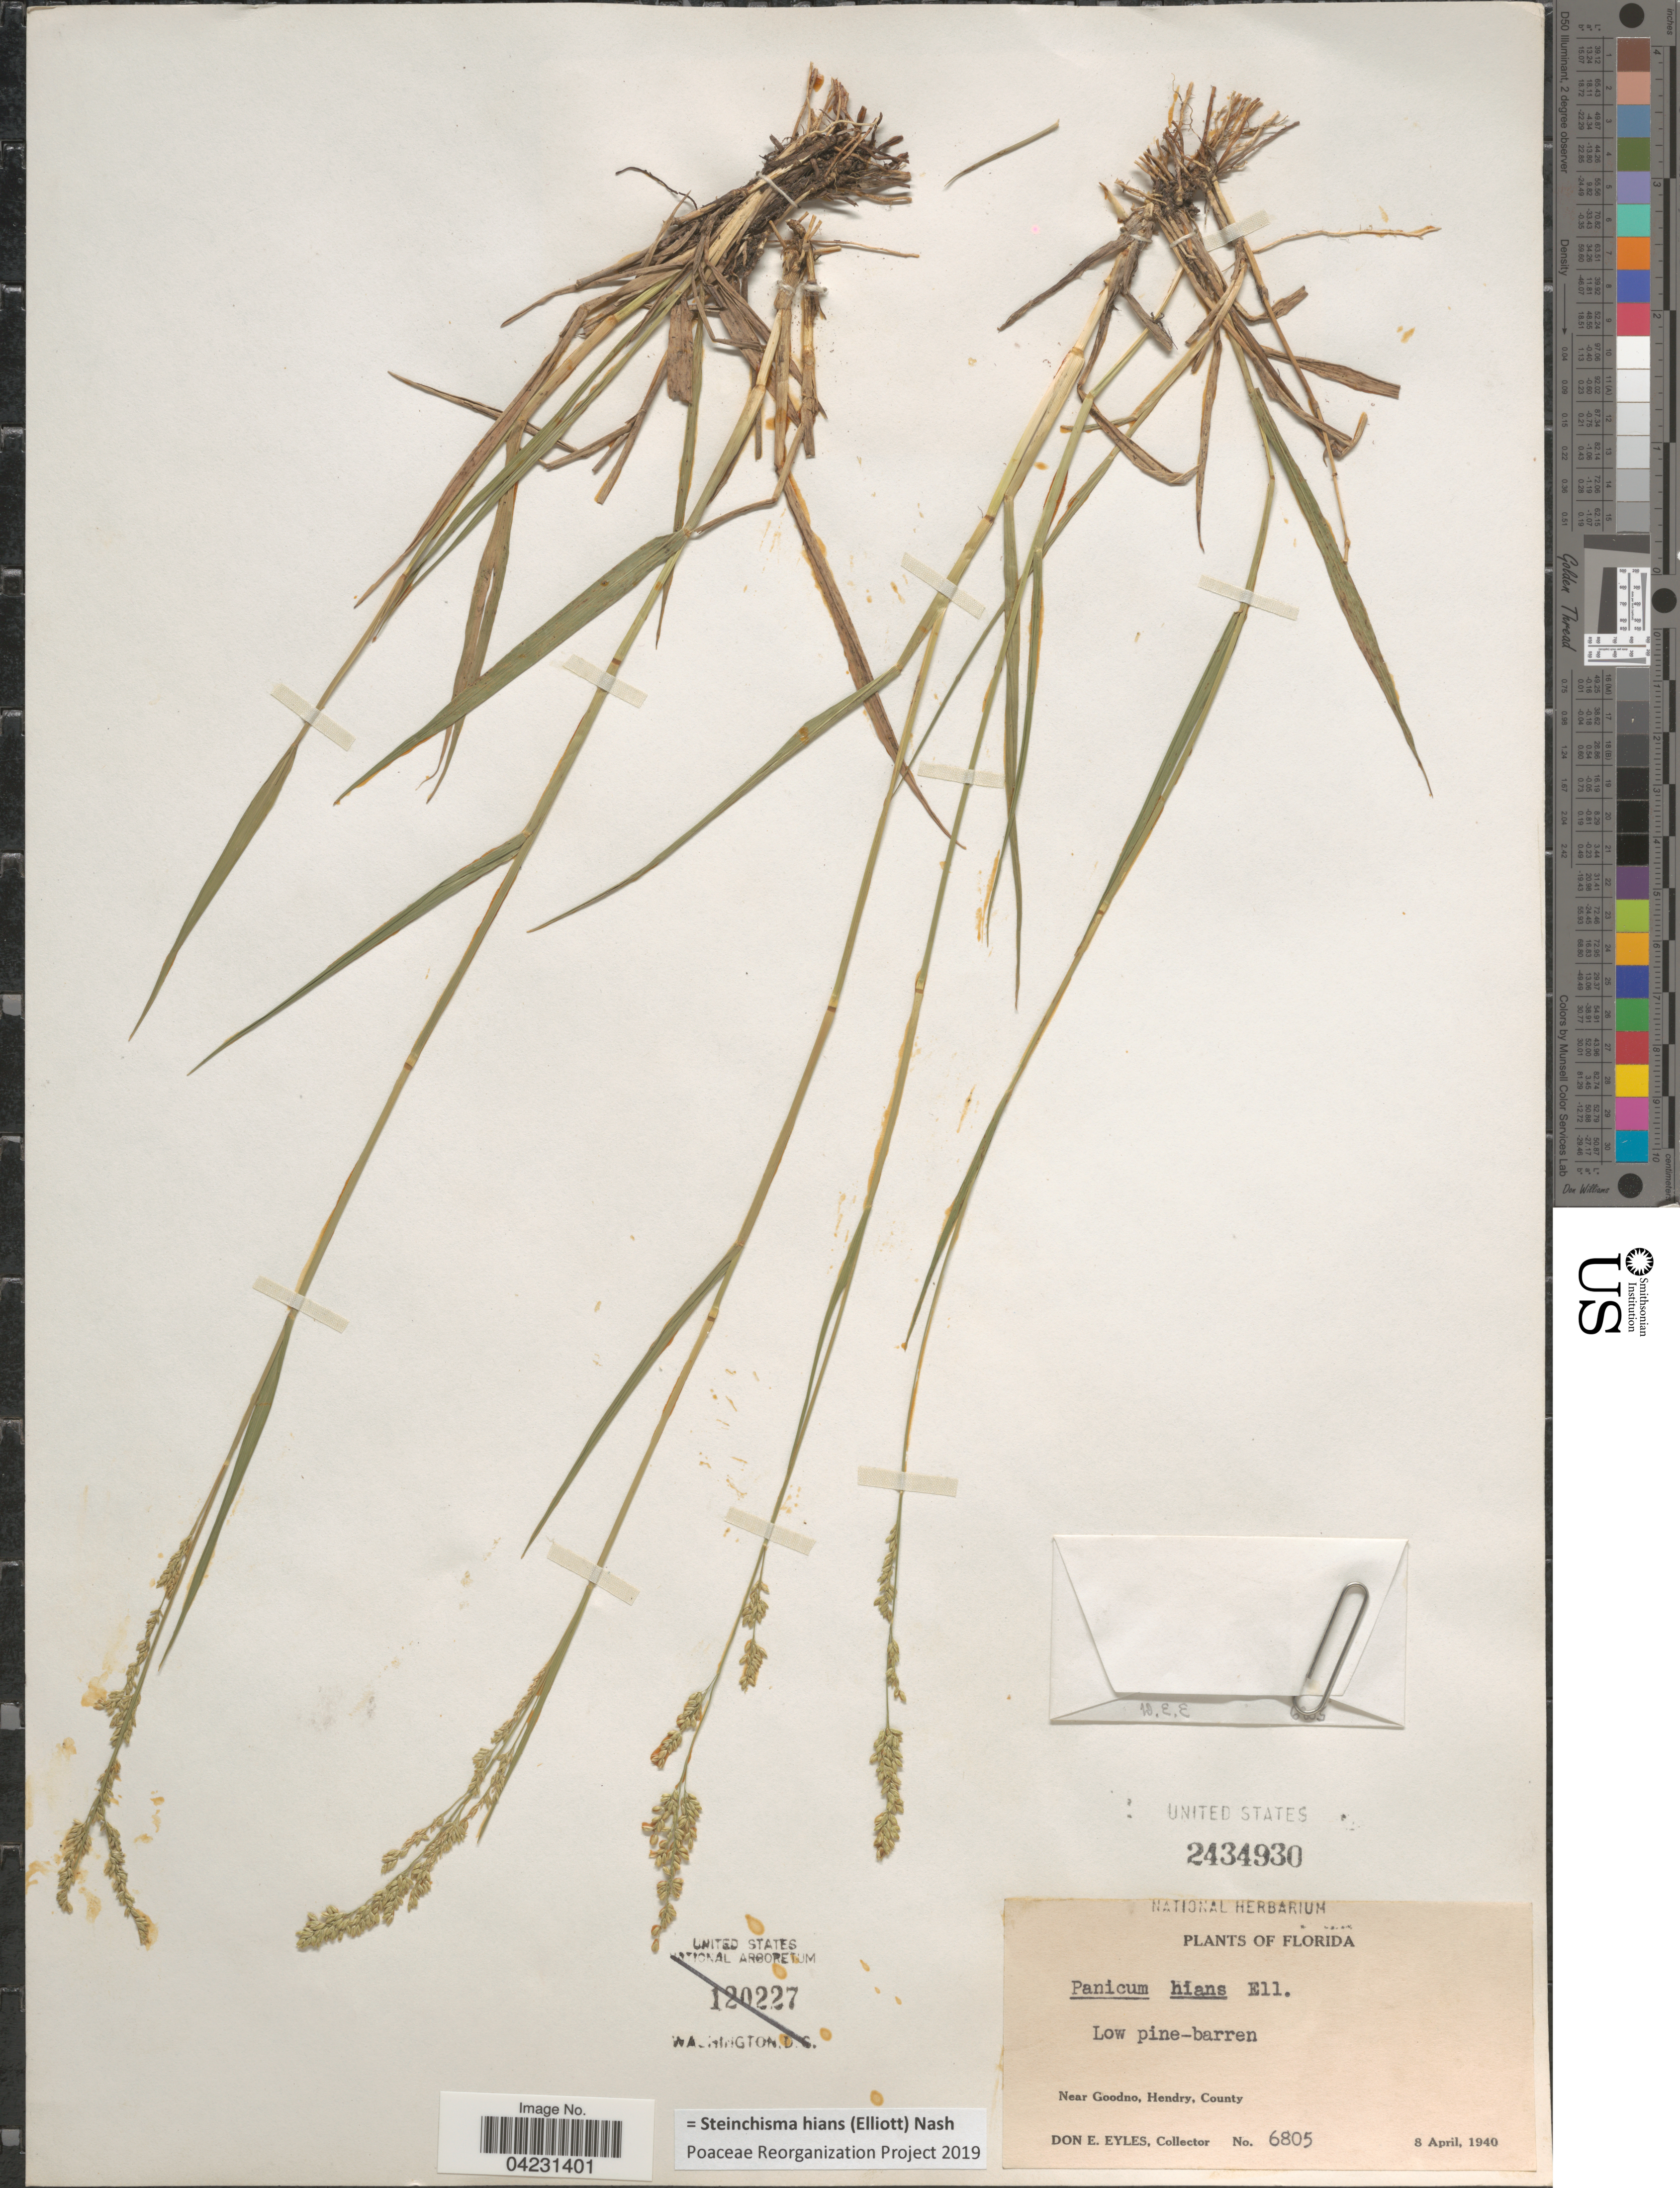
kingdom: Plantae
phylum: Tracheophyta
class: Liliopsida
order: Poales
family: Poaceae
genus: Steinchisma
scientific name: Steinchisma hians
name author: (Elliott) Nash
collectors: D. Eyles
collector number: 6805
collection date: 1940-04-08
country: United States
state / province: Florida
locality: Near Goodno, Hendry, County.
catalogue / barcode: US 2434930